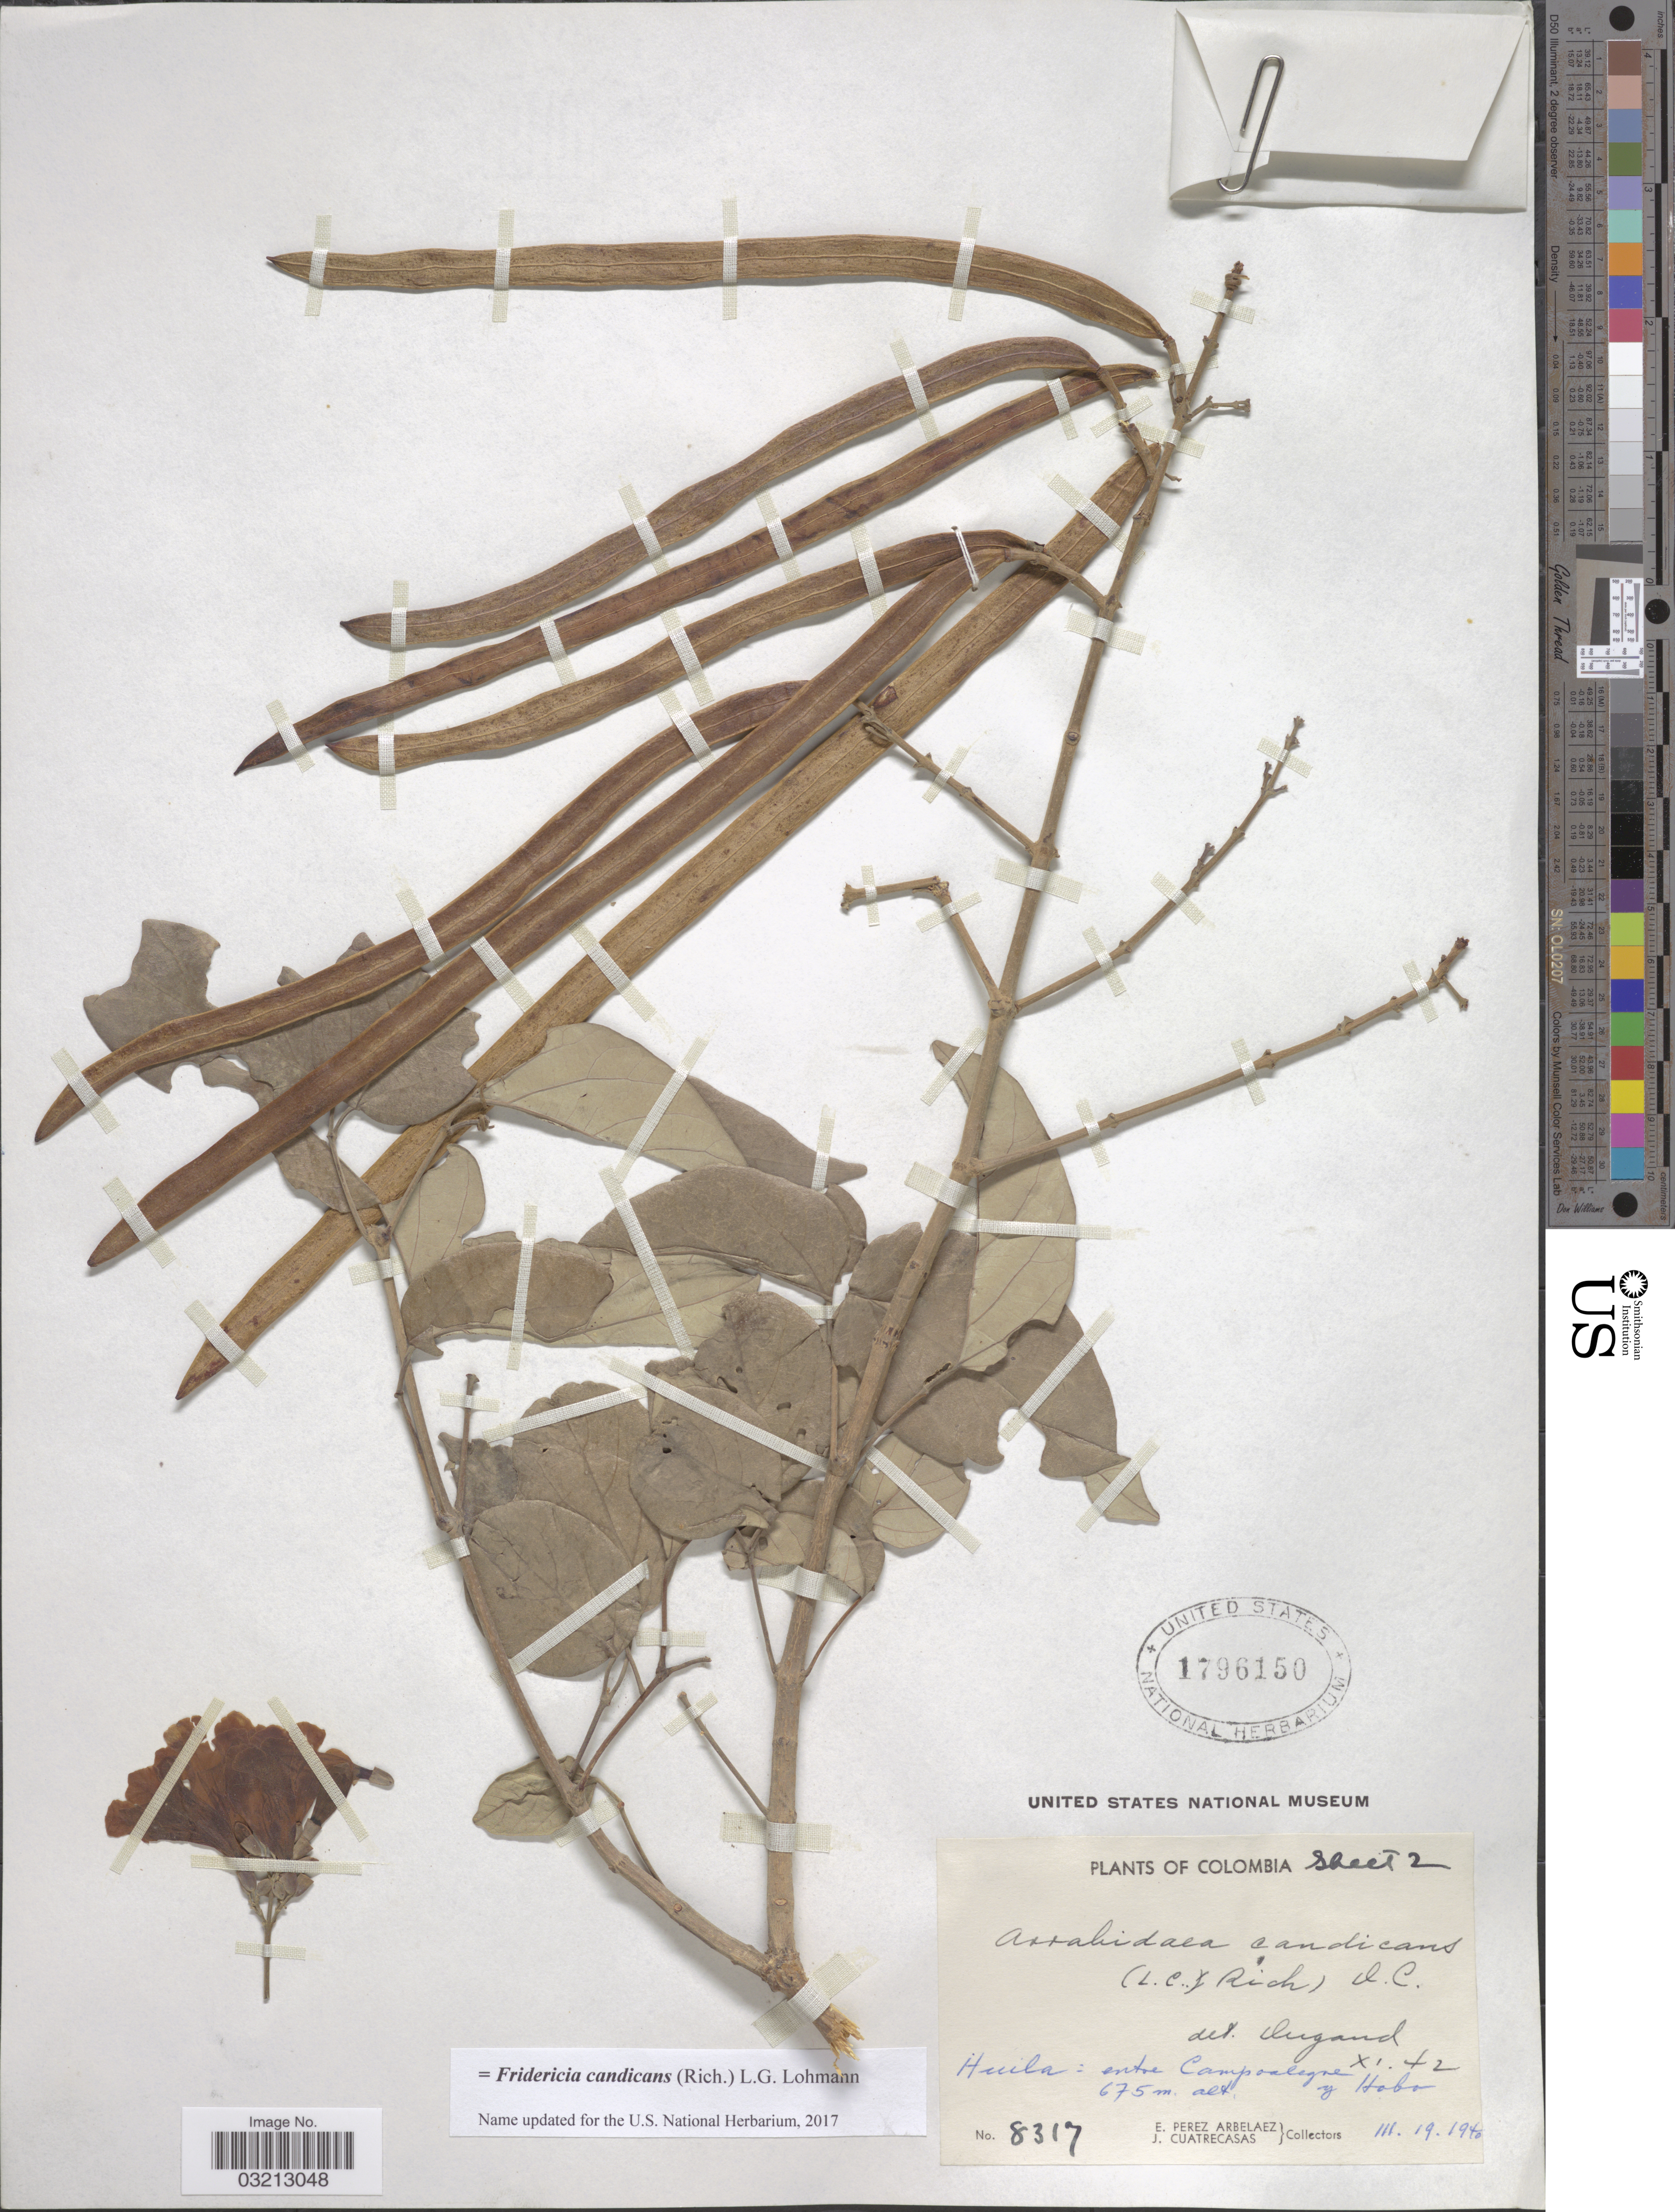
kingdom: Plantae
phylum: Tracheophyta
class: Magnoliopsida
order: Lamiales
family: Bignoniaceae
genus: Fridericia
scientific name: Fridericia candicans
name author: (Rich.) L.G. Lohmann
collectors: E. Pérez Arbeláez & J. Cuatrecasas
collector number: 8317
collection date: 1940-03-19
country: Colombia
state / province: Huila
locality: Entre Campoalagre y Hobo.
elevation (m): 675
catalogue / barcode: US 1796150